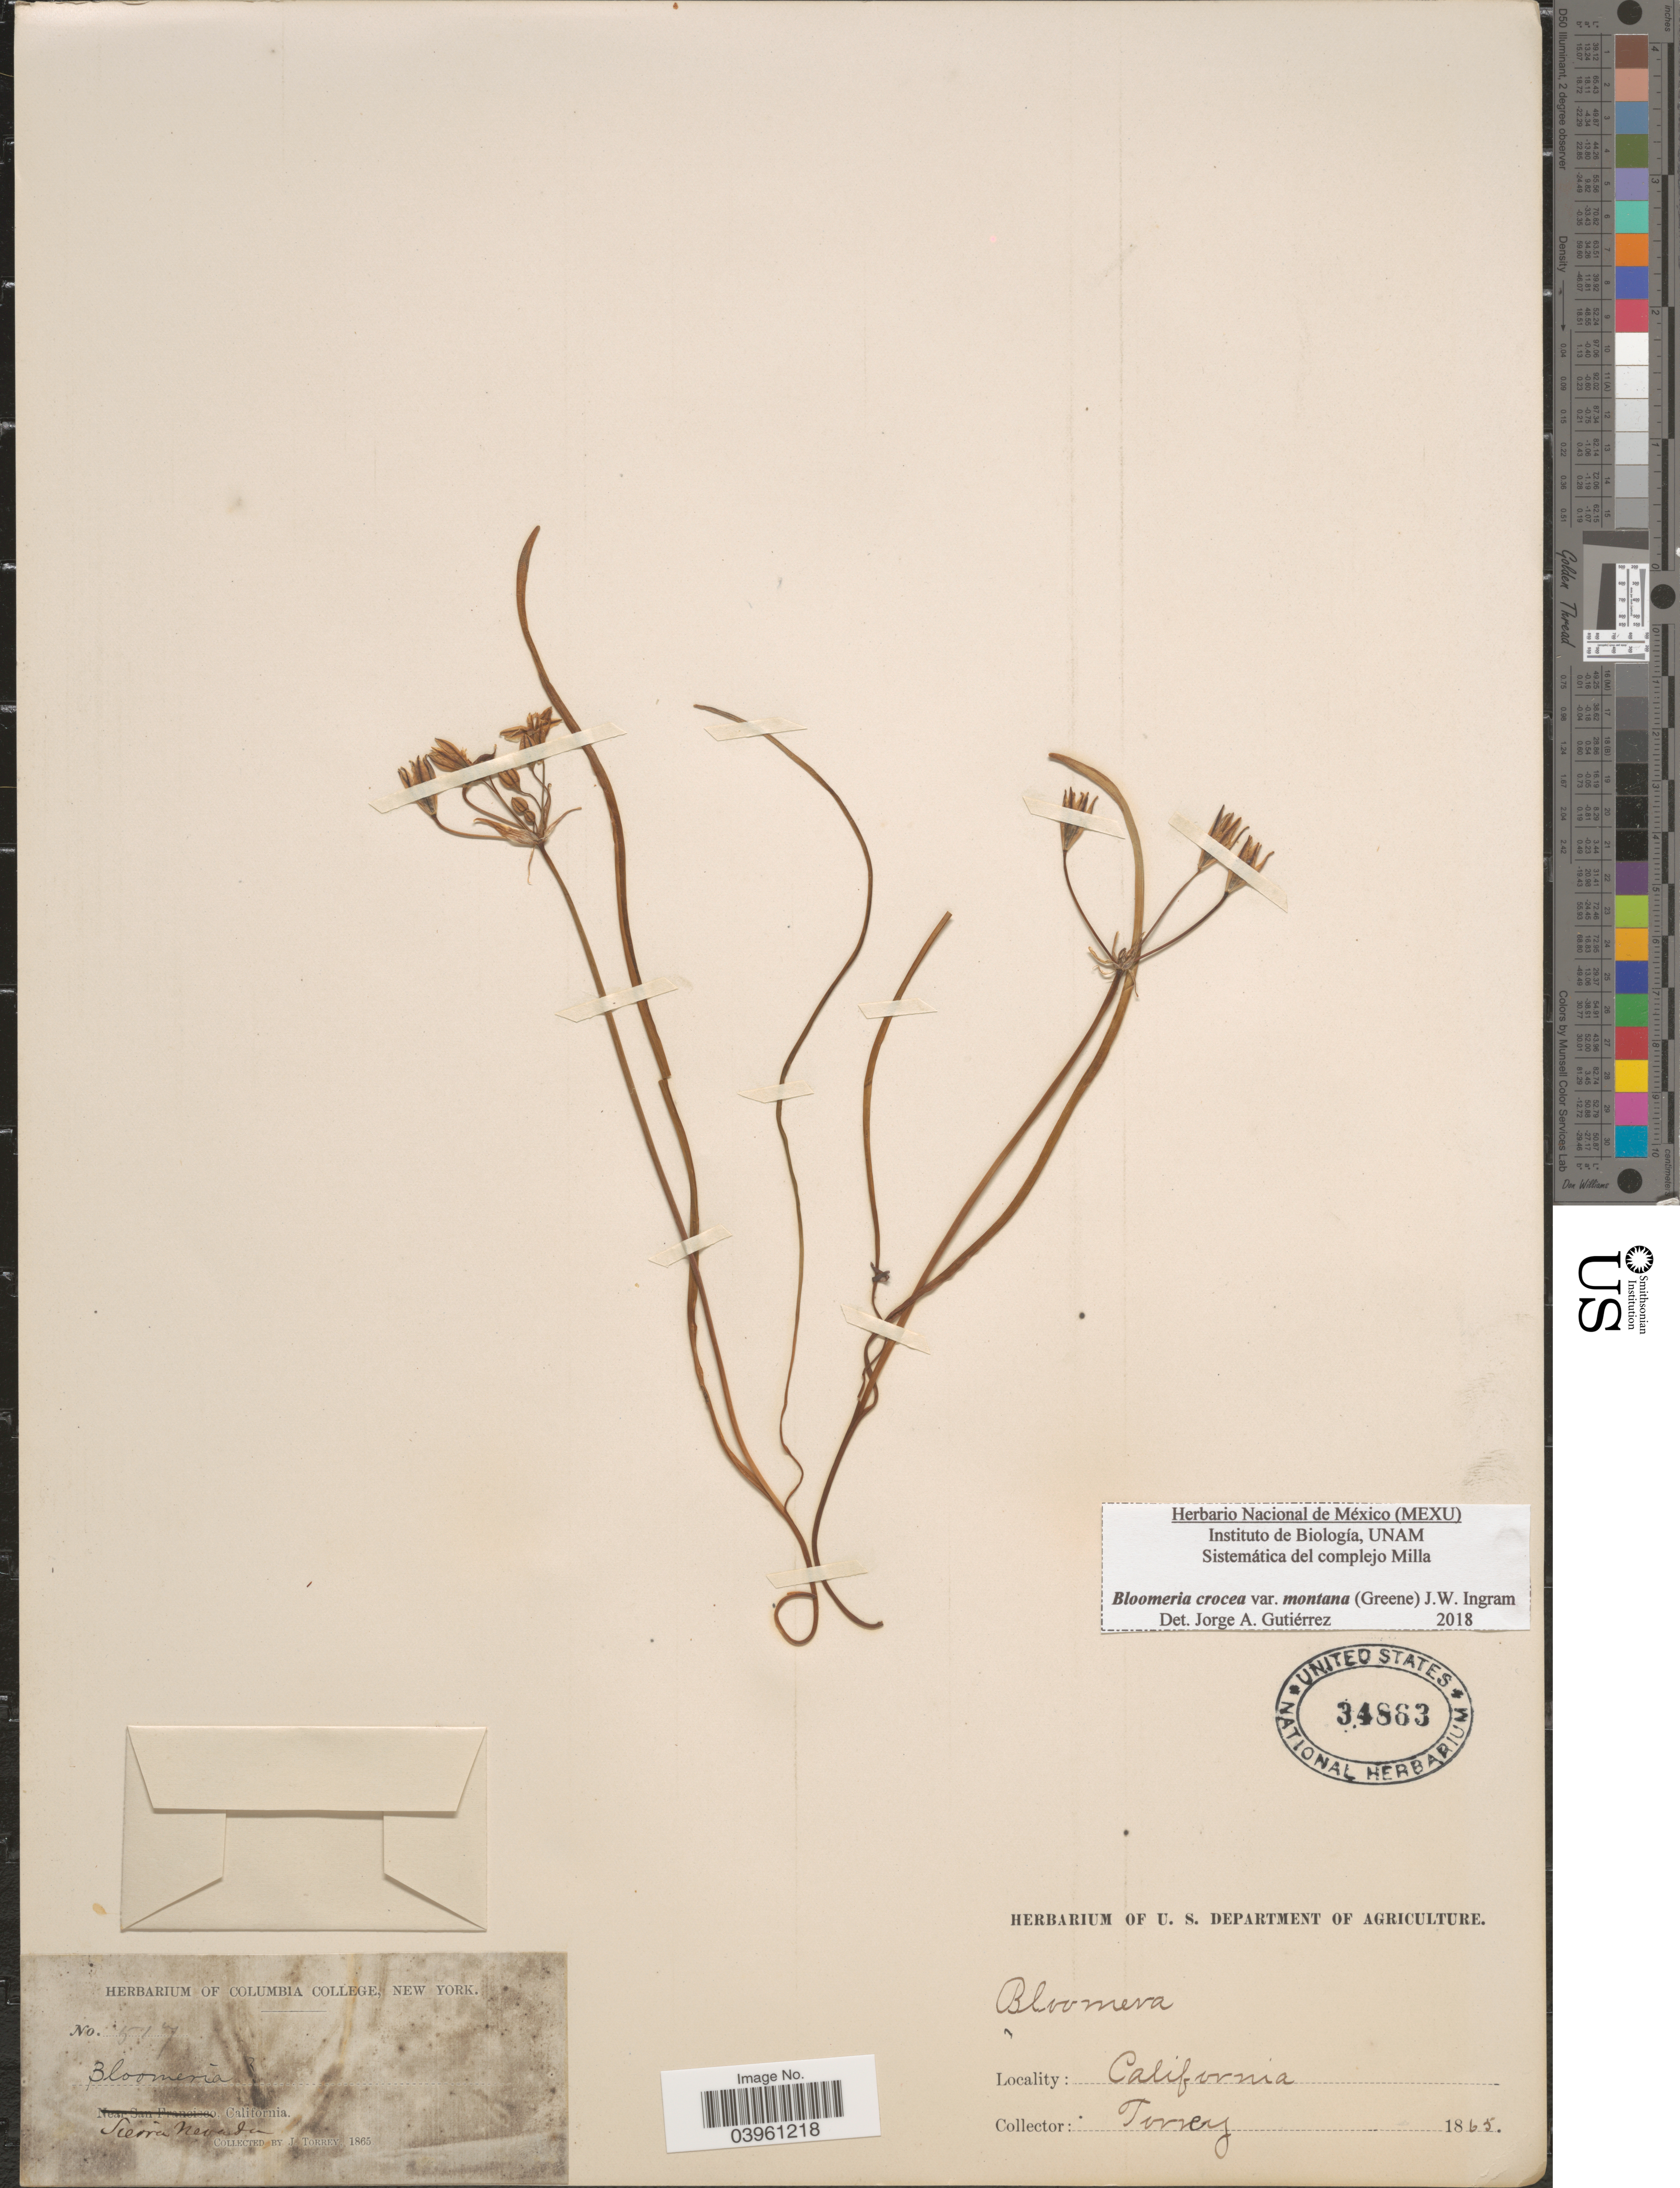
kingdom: Plantae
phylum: Tracheophyta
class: Liliopsida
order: Asparagales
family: Asparagaceae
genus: Bloomeria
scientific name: Bloomeria crocea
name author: (Torr.) Coville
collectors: J. Torrey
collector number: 517*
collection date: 1865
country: United States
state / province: California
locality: Sierra Nevada.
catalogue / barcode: US 34863